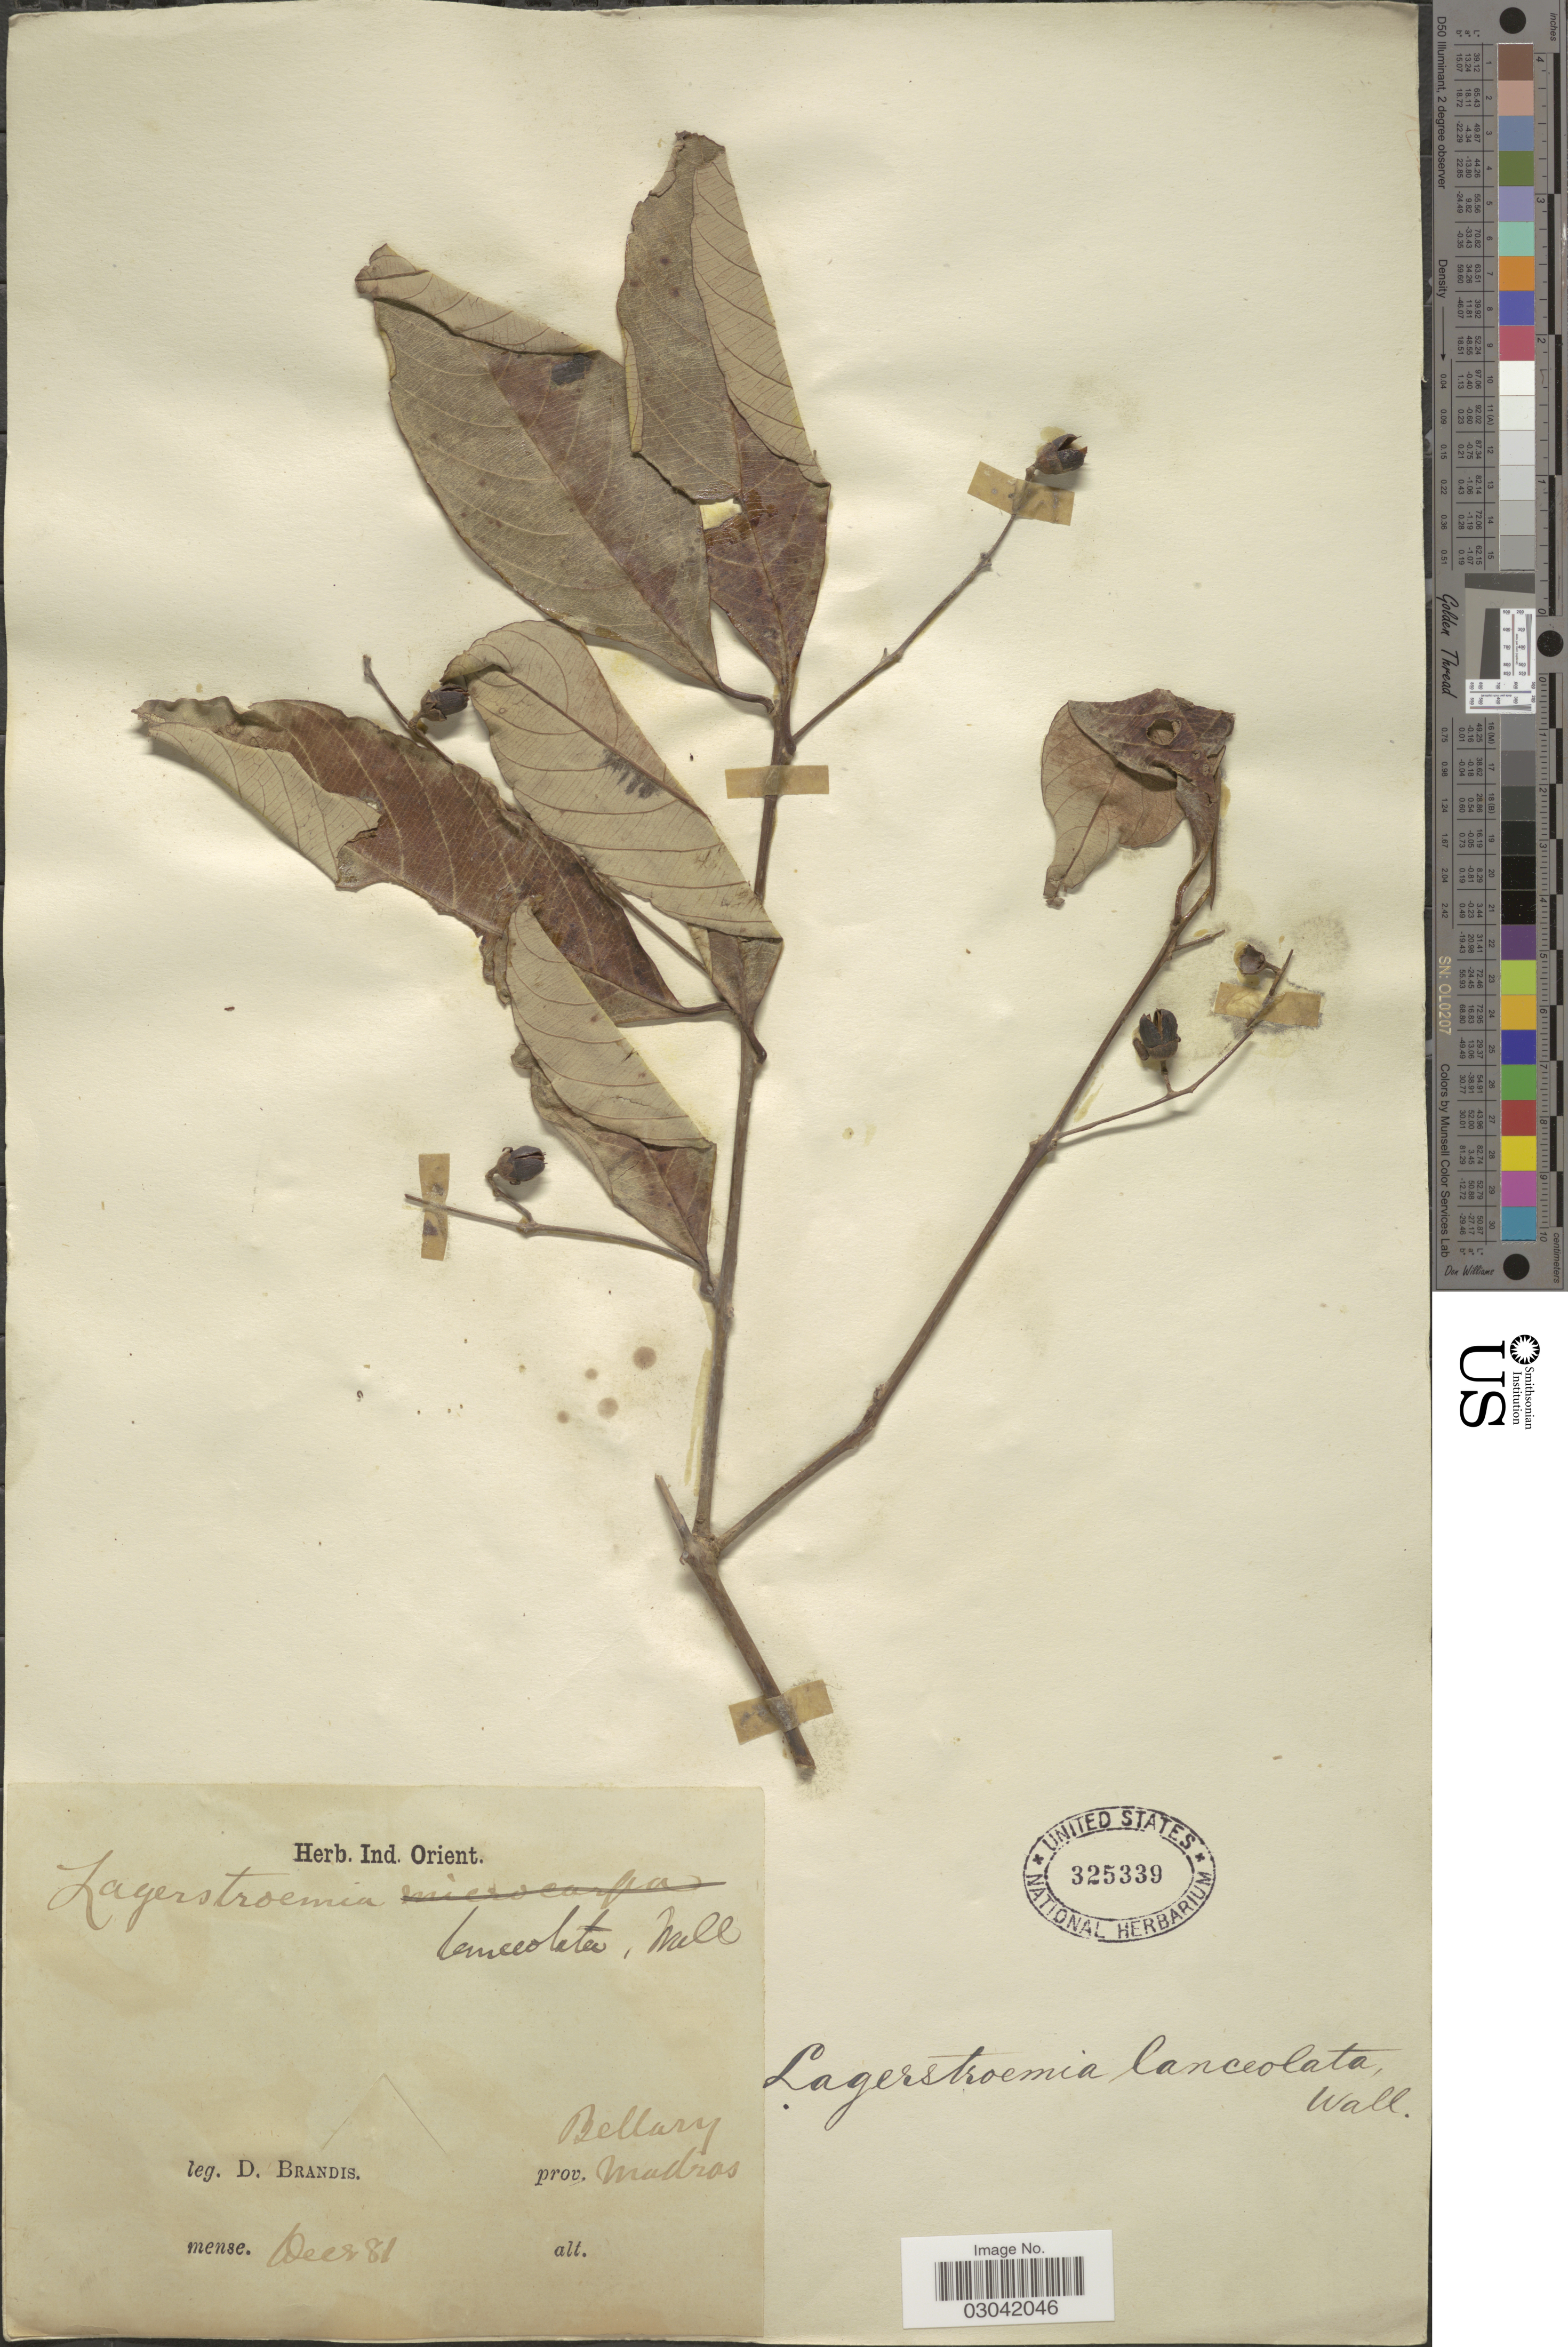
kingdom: Plantae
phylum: Tracheophyta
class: Magnoliopsida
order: Myrtales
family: Lythraceae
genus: Lagerstroemia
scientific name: Lagerstroemia lanceolata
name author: Wall. ex C.B. Clarke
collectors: D. Brandis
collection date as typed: Transcribed d/m/y: /12/81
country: India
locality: Bellary, prov. Madras.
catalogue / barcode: US 325339